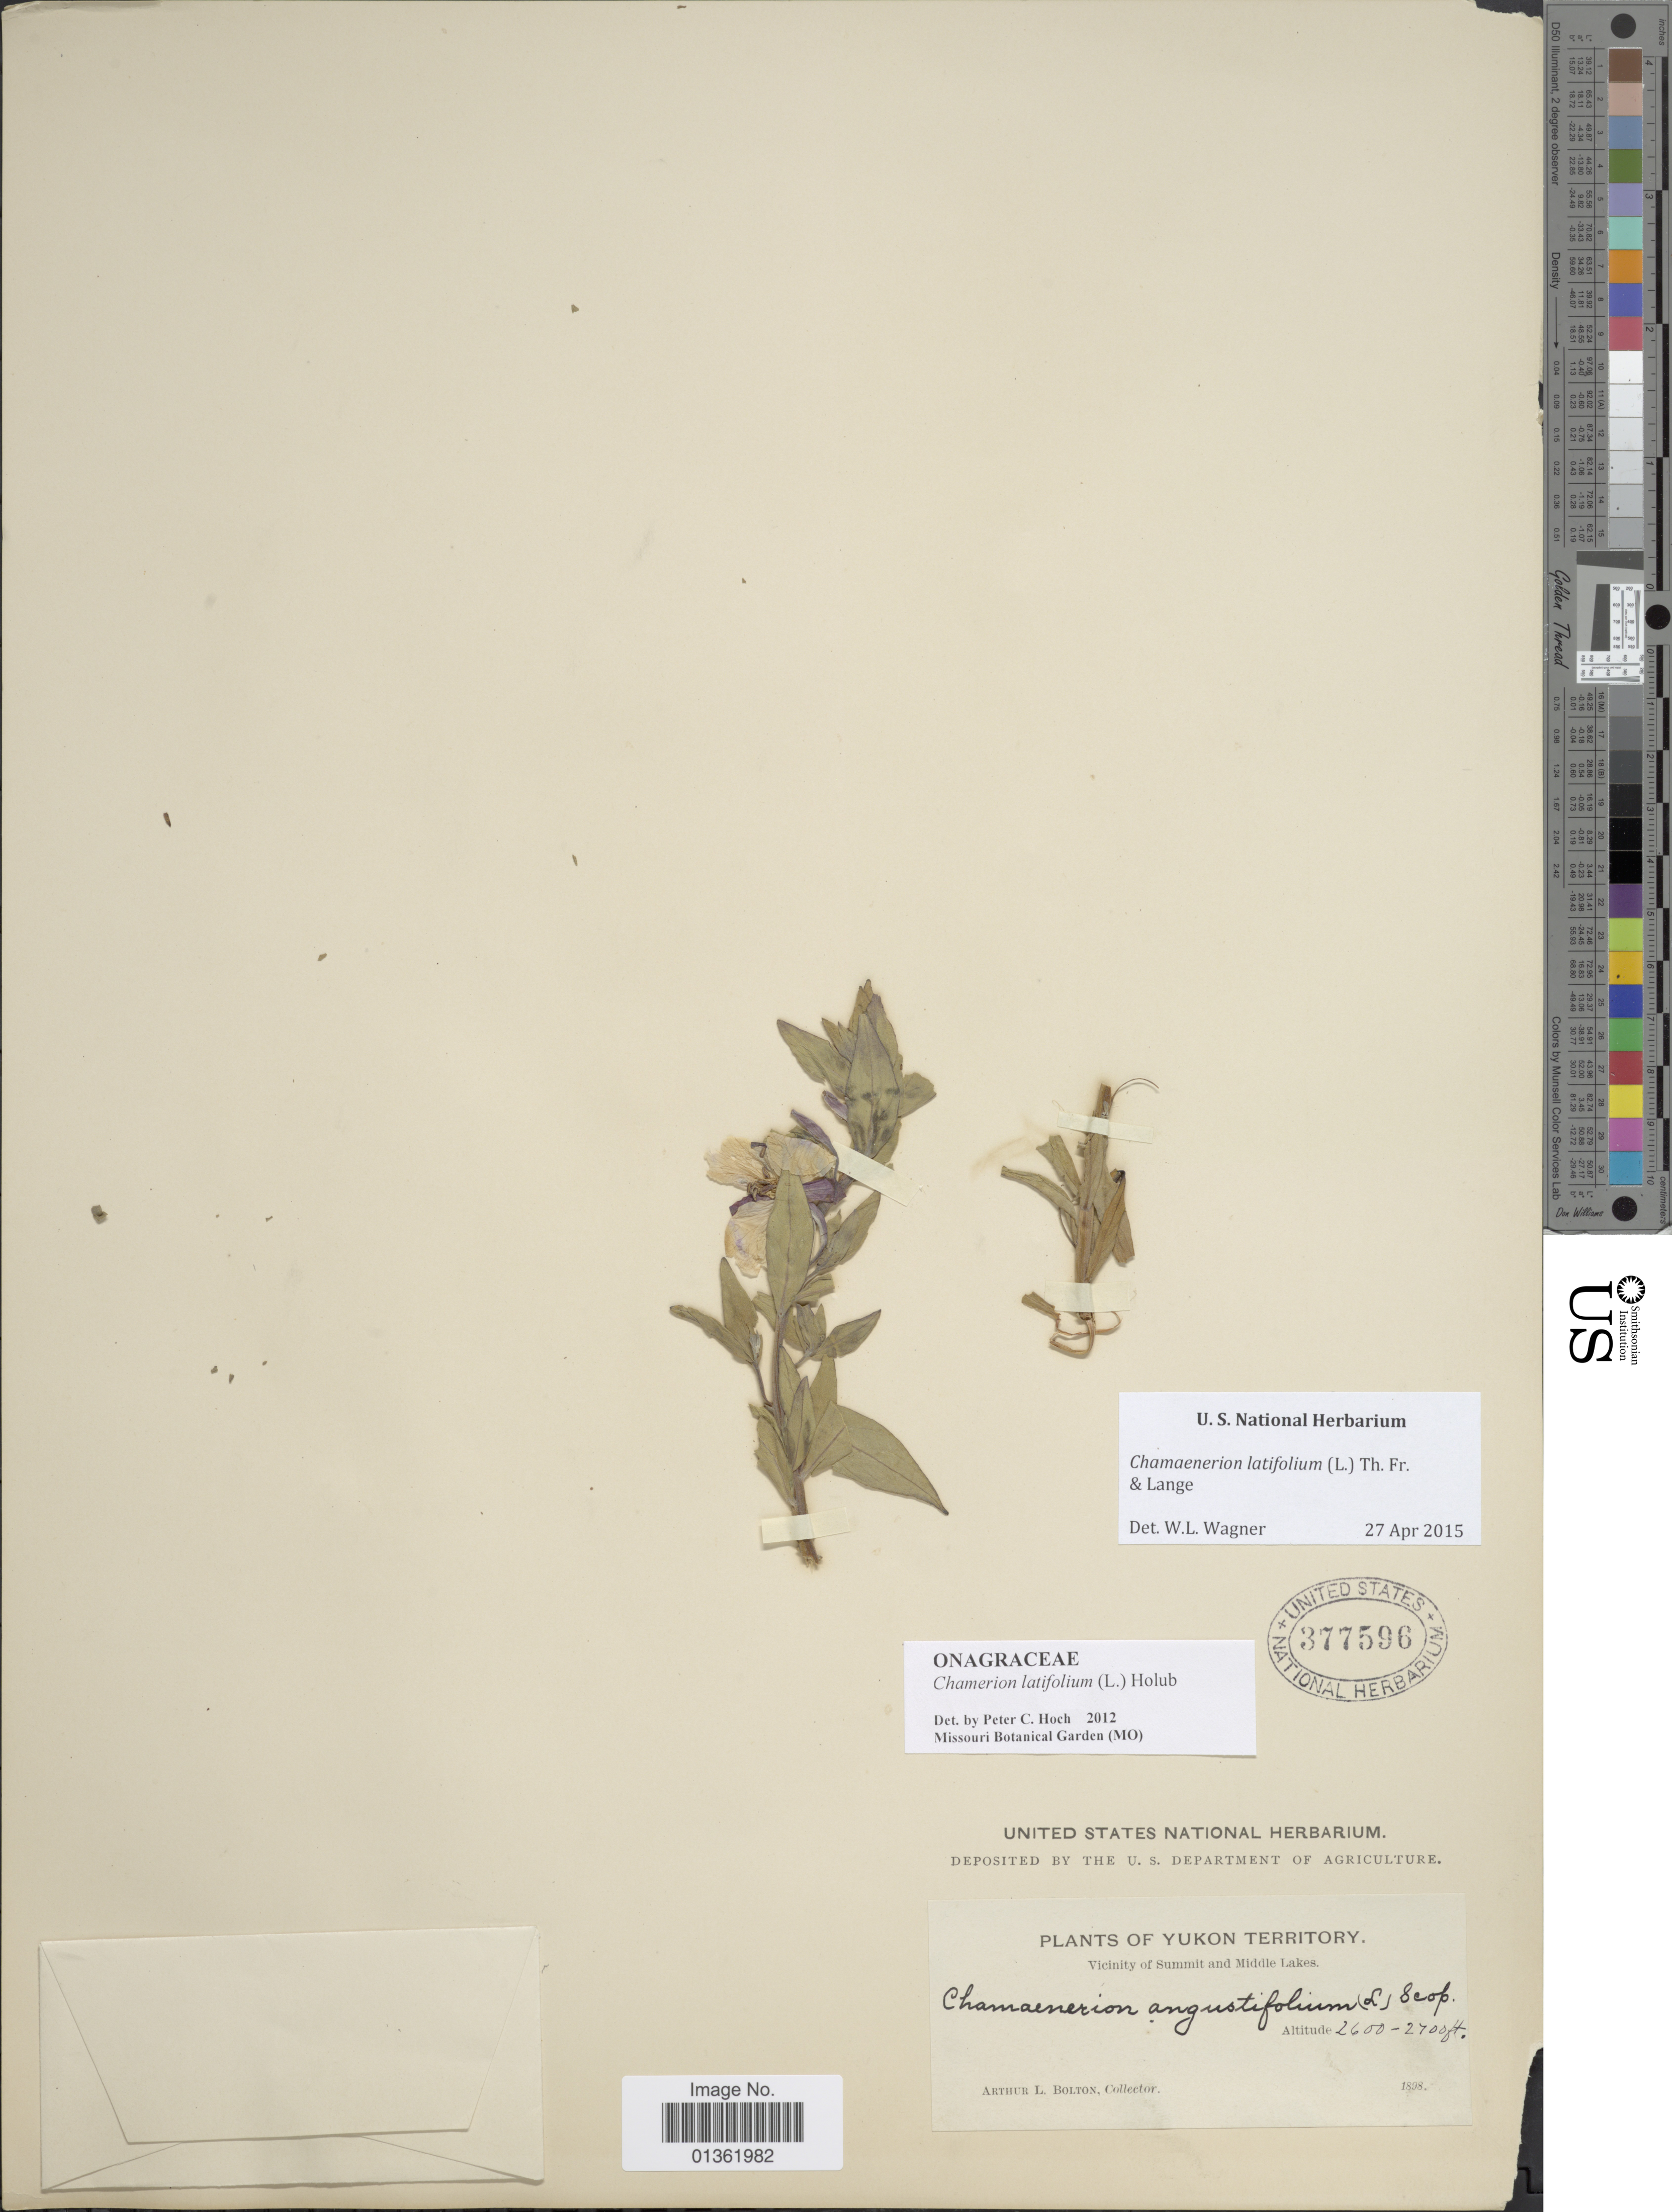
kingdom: Plantae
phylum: Tracheophyta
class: Magnoliopsida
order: Myrtales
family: Onagraceae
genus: Chamaenerion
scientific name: Chamaenerion latifolium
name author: (L.) Th. Fr. & Lange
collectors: A. Bolton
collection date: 1898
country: Canada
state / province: Yukon Territory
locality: Vicinity of Summit and Middle Lakes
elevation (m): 792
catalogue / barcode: US 377596